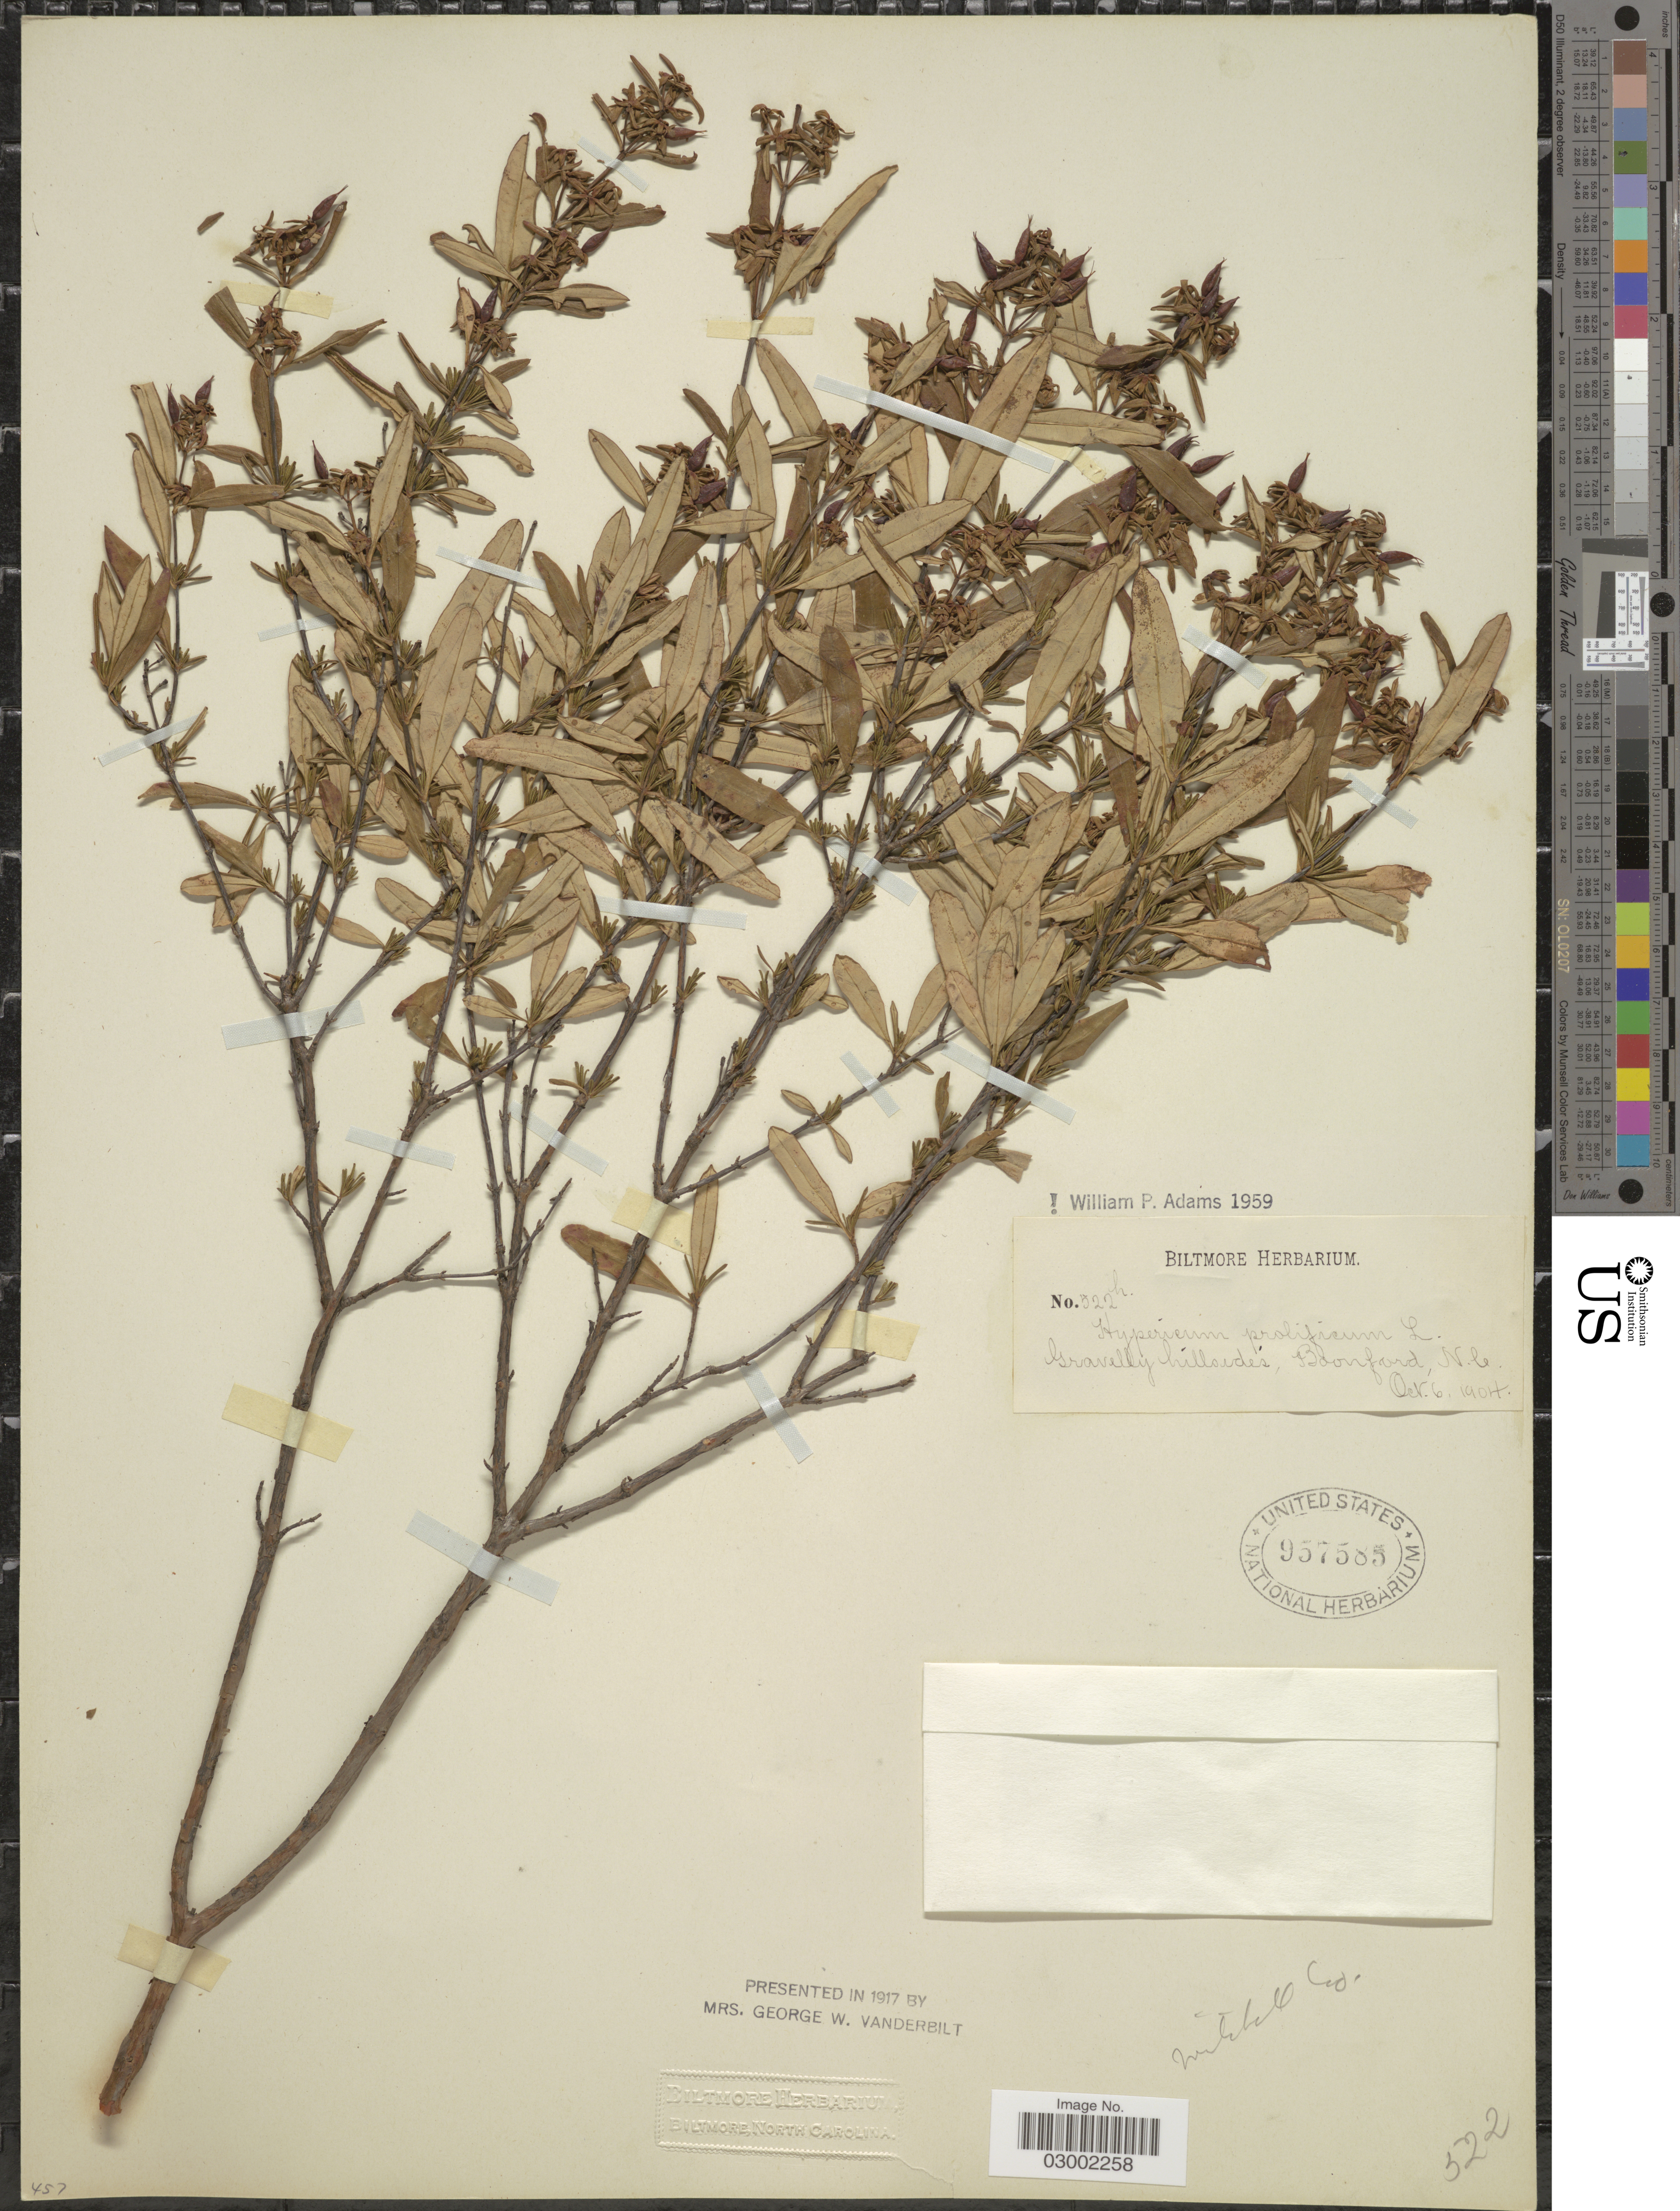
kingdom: Plantae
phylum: Tracheophyta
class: Magnoliopsida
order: Malpighiales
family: Hypericaceae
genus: Hypericum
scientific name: Hypericum prolificum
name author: L.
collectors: ex herb. Biltmore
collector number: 522h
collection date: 1904-10-06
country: United States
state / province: North Carolina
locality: Boonford, N.C. Mitchell Co.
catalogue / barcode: US 957585